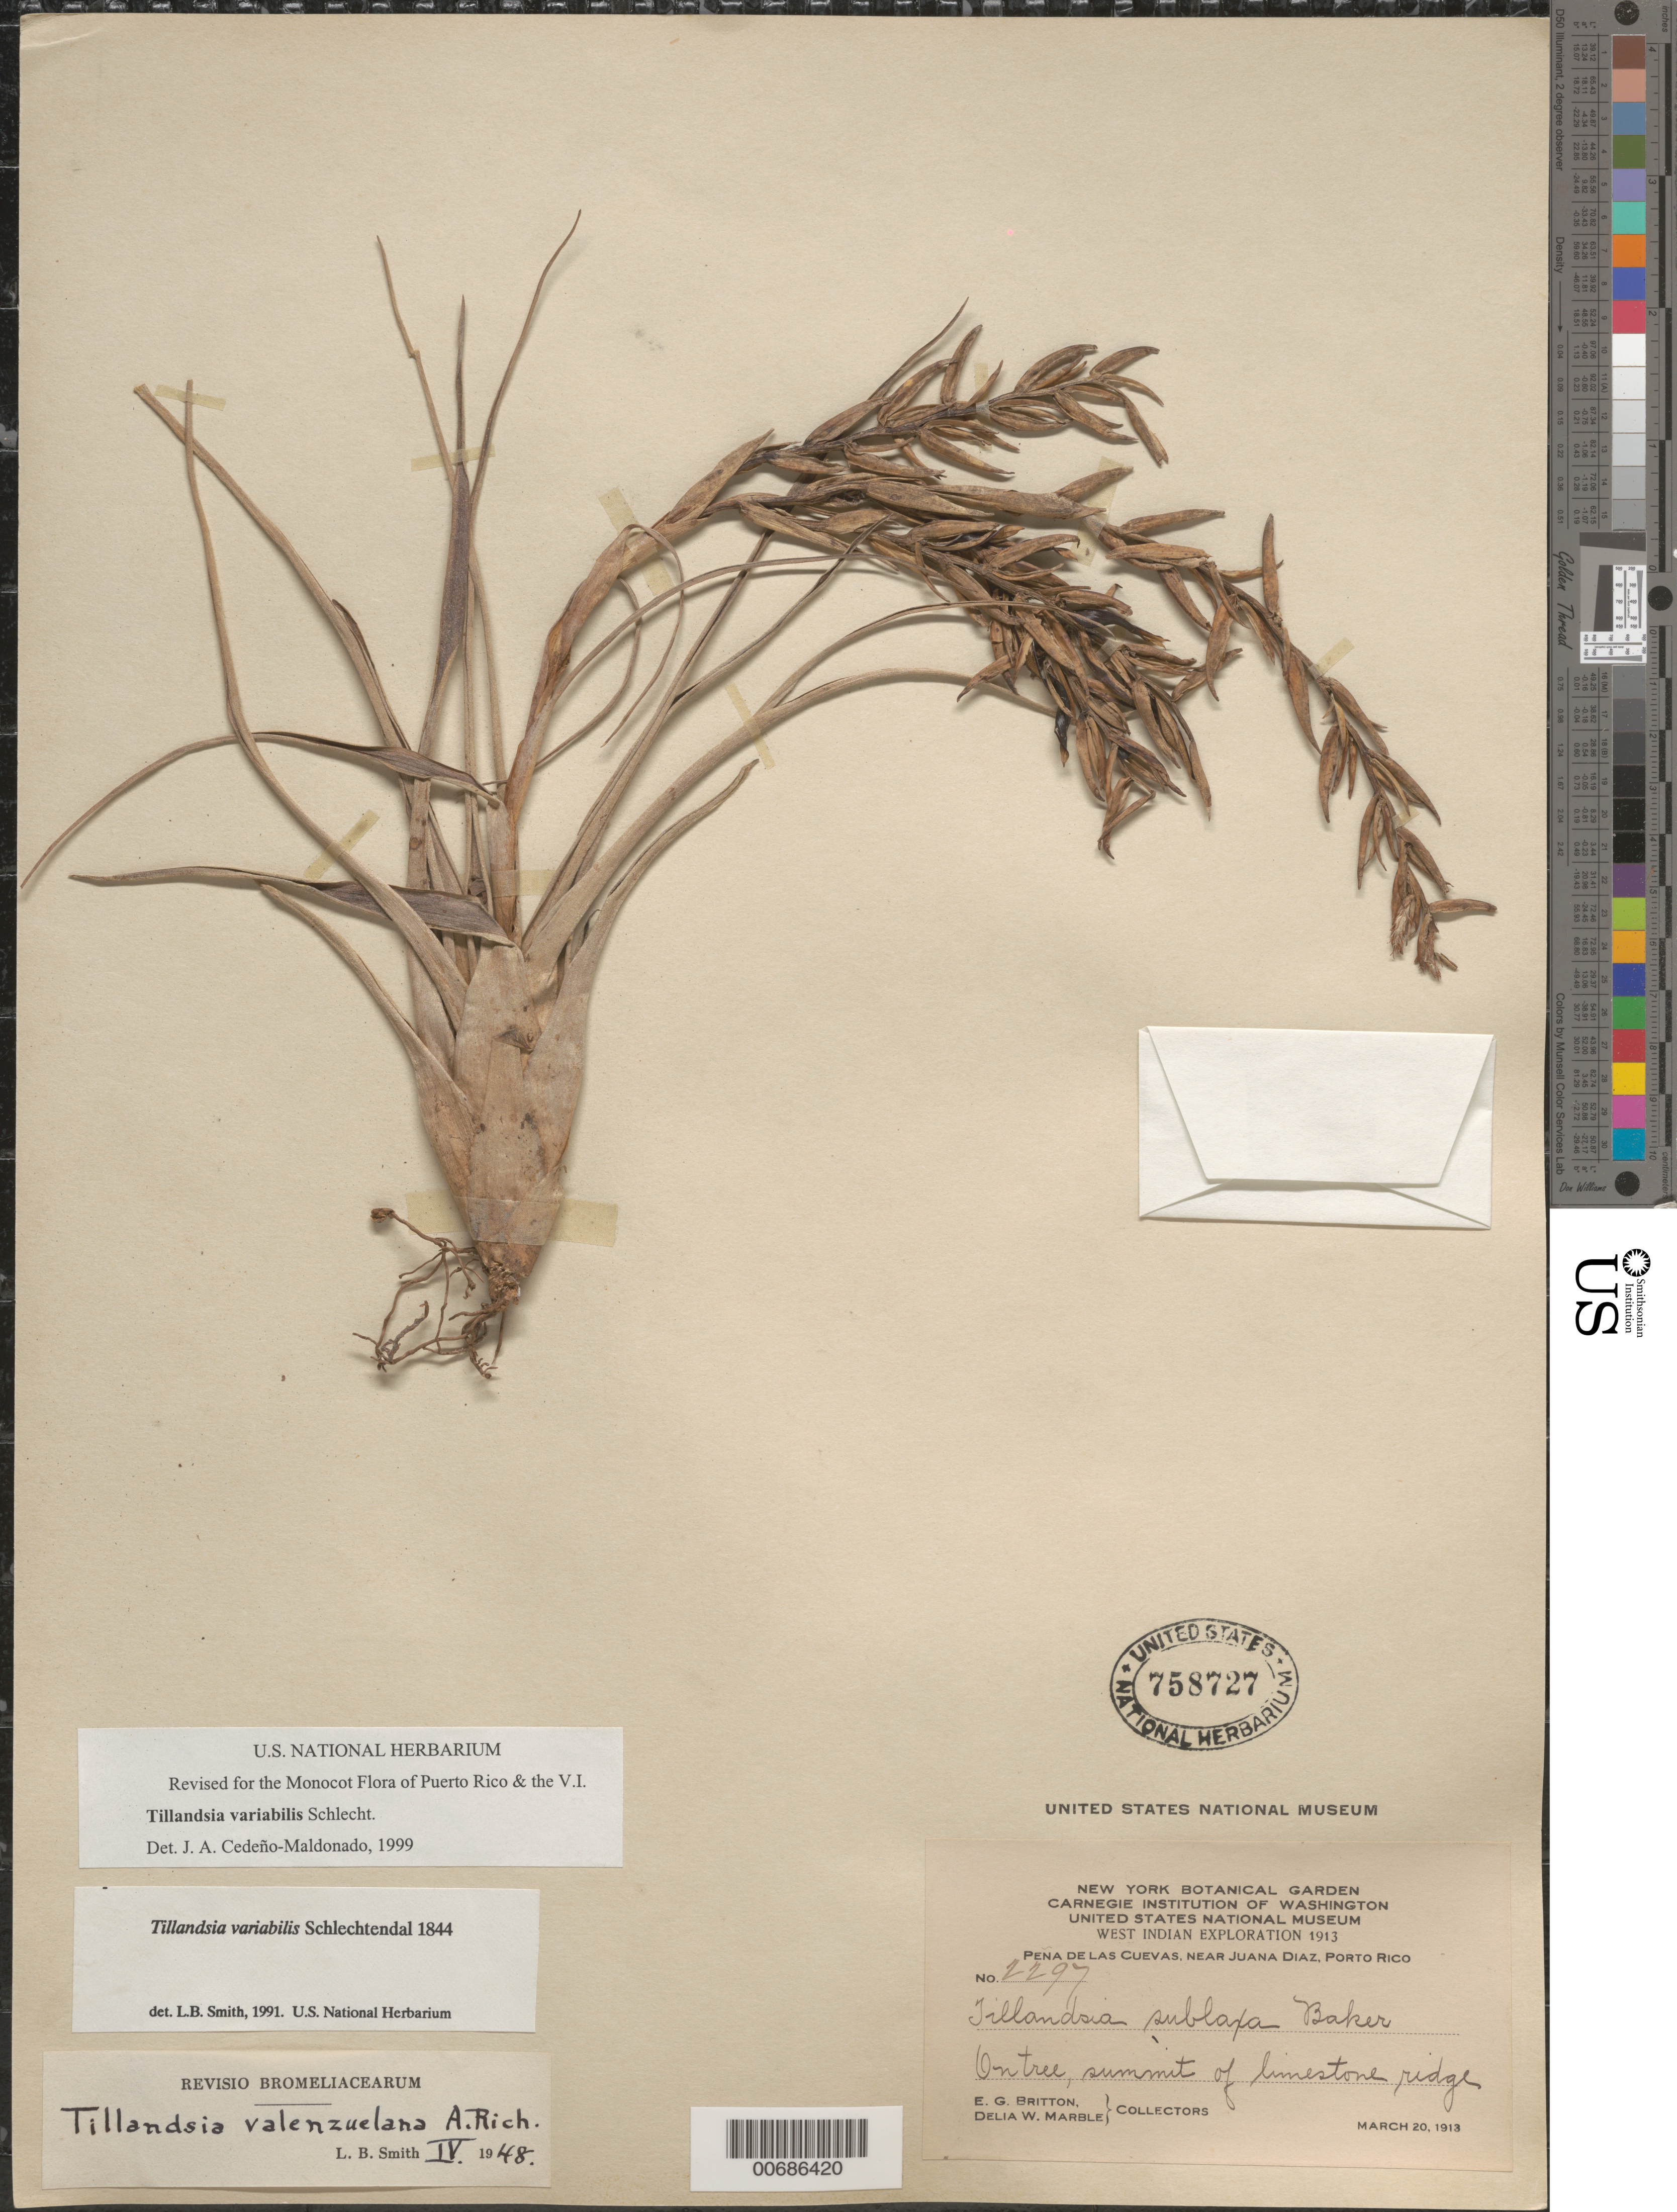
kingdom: Plantae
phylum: Tracheophyta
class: Liliopsida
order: Poales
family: Bromeliaceae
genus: Tillandsia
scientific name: Tillandsia variabilis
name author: Schltdl.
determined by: Cedeño-Maldonado, J. A.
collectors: E. G. Britton & D. W. Marble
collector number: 2297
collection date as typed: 20 Mar 1913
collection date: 1913-03-20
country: Puerto Rico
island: Greater Antilles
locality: Pena de las Cuevas, Juana Diaz, vic of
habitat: on tree, summit of limestone ridge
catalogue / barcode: US 758727